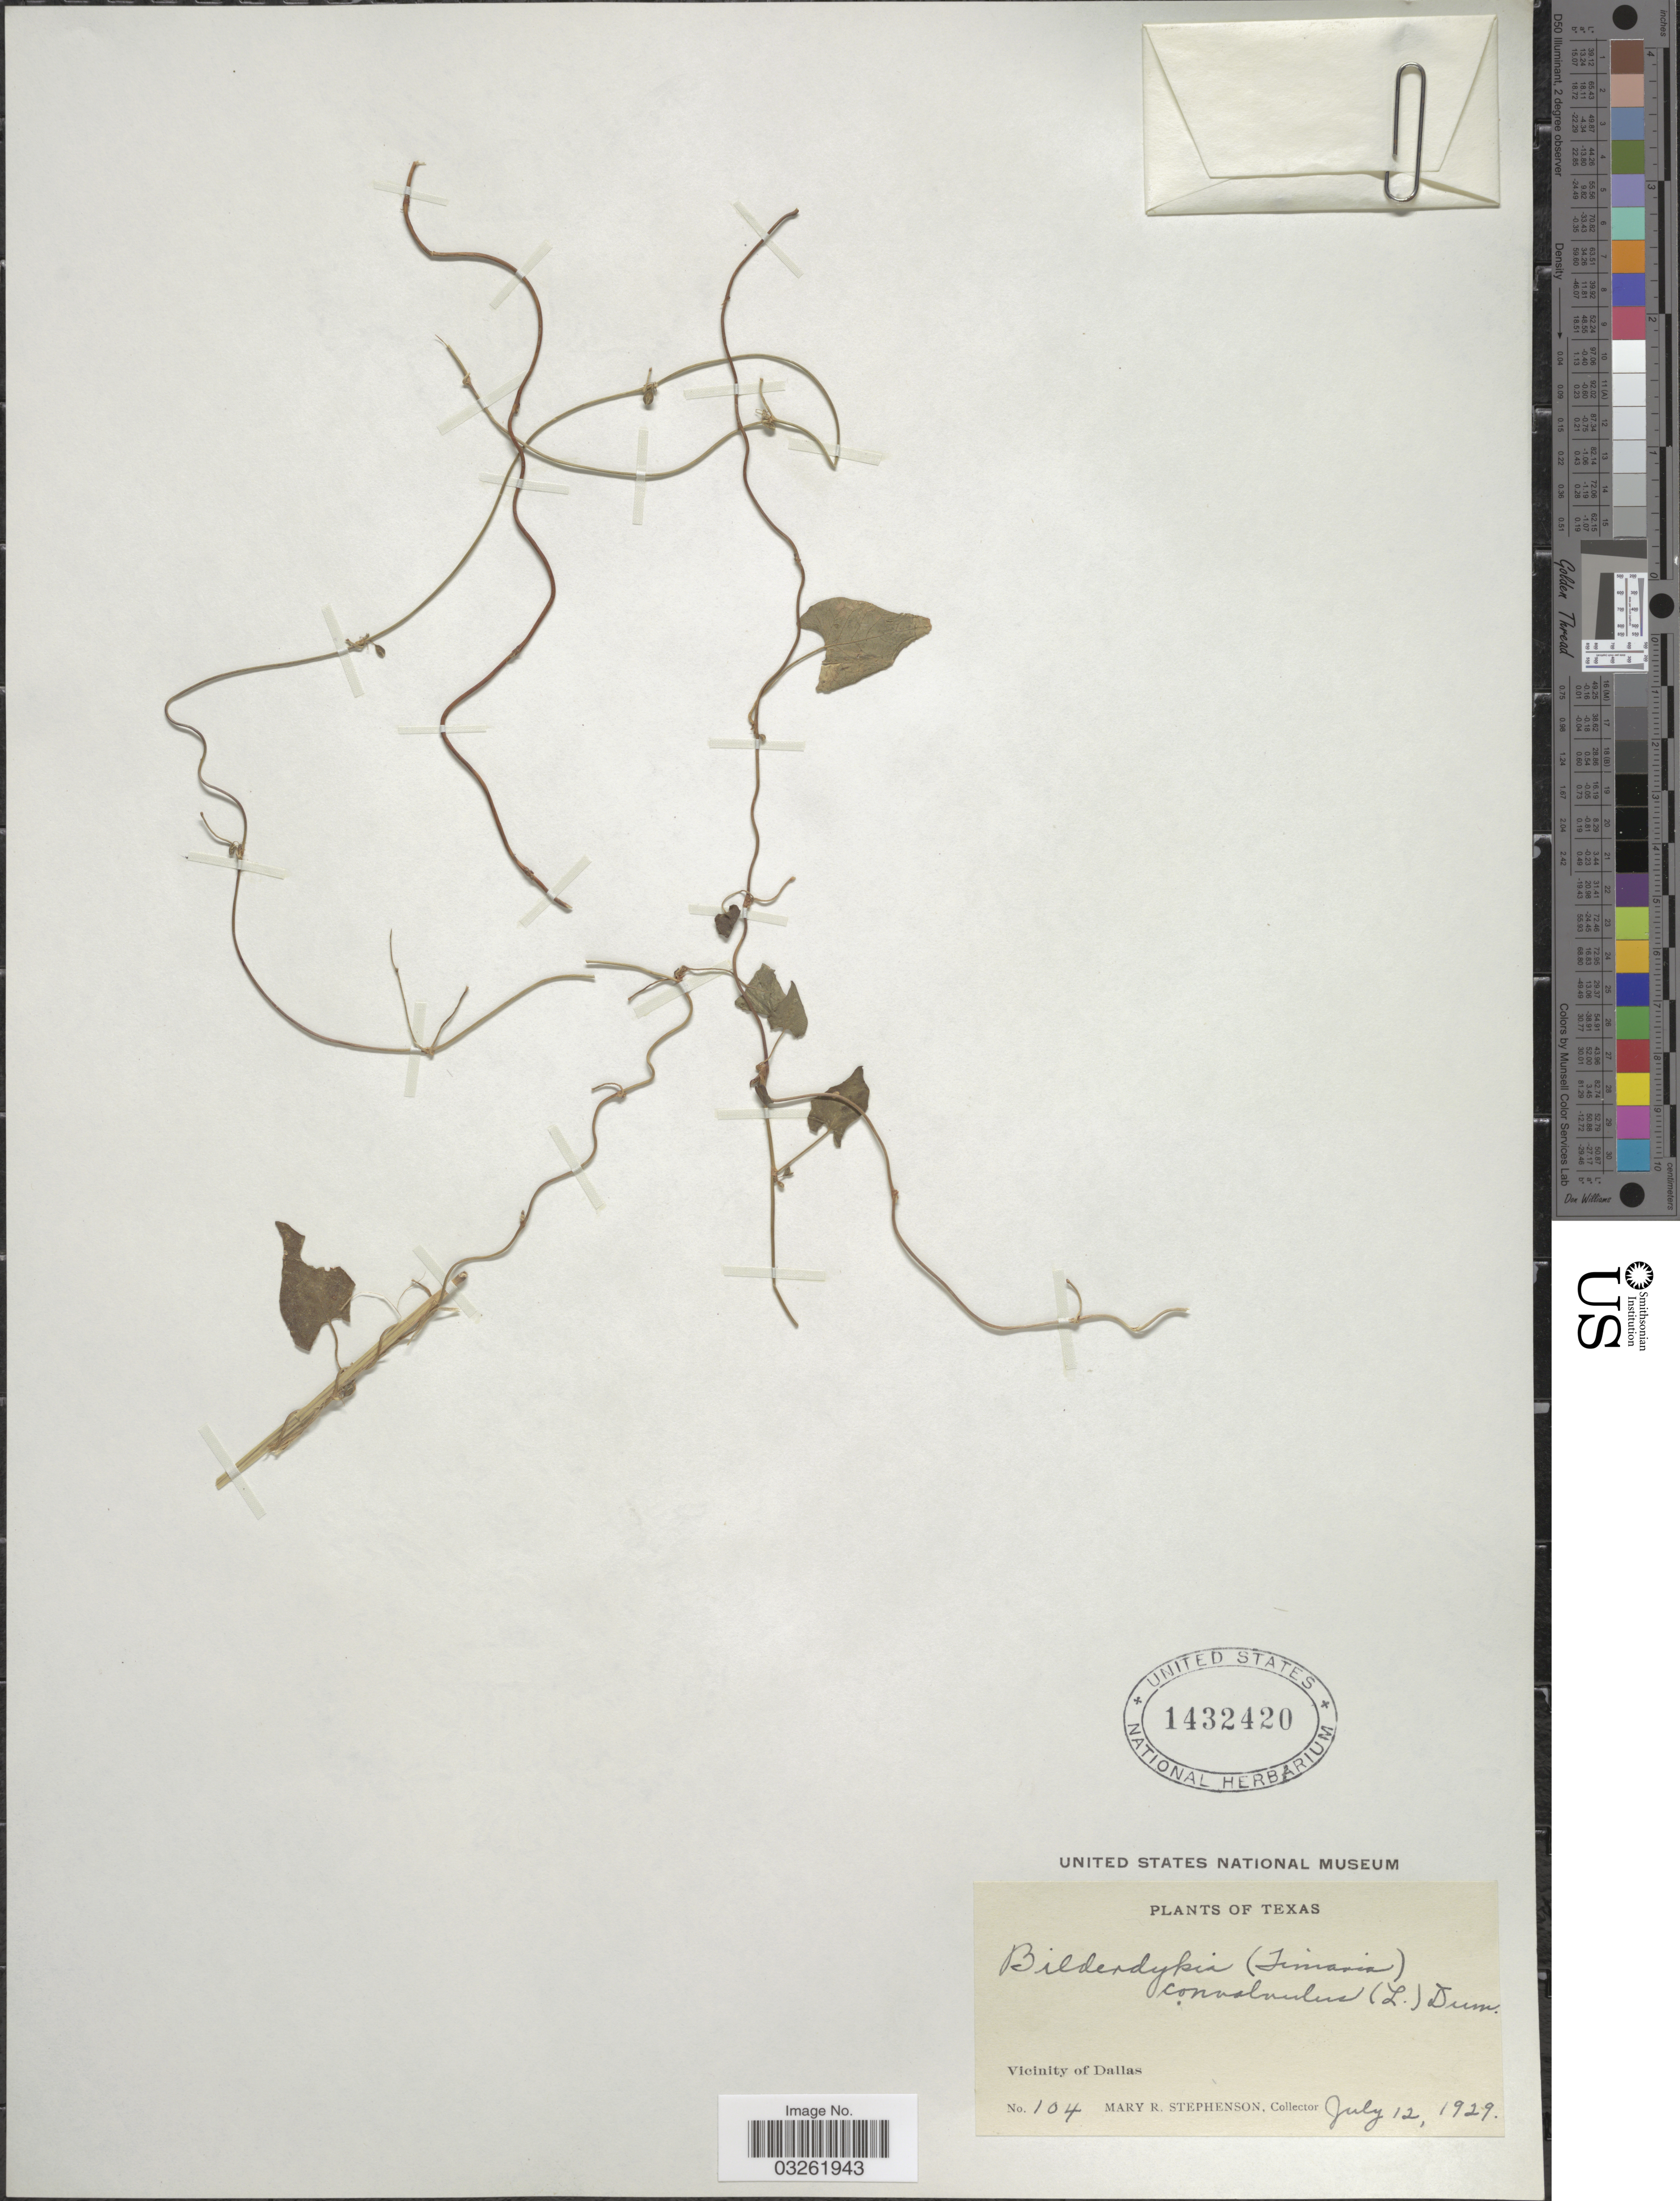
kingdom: Plantae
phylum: Tracheophyta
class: Magnoliopsida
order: Caryophyllales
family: Polygonaceae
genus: Fallopia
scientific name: Fallopia convolvulus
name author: (L.) Á. Löve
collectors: M. Stephenson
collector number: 104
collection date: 1929-07-12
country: United States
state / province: Texas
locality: Vicinity of Dallas.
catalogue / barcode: US 1432420